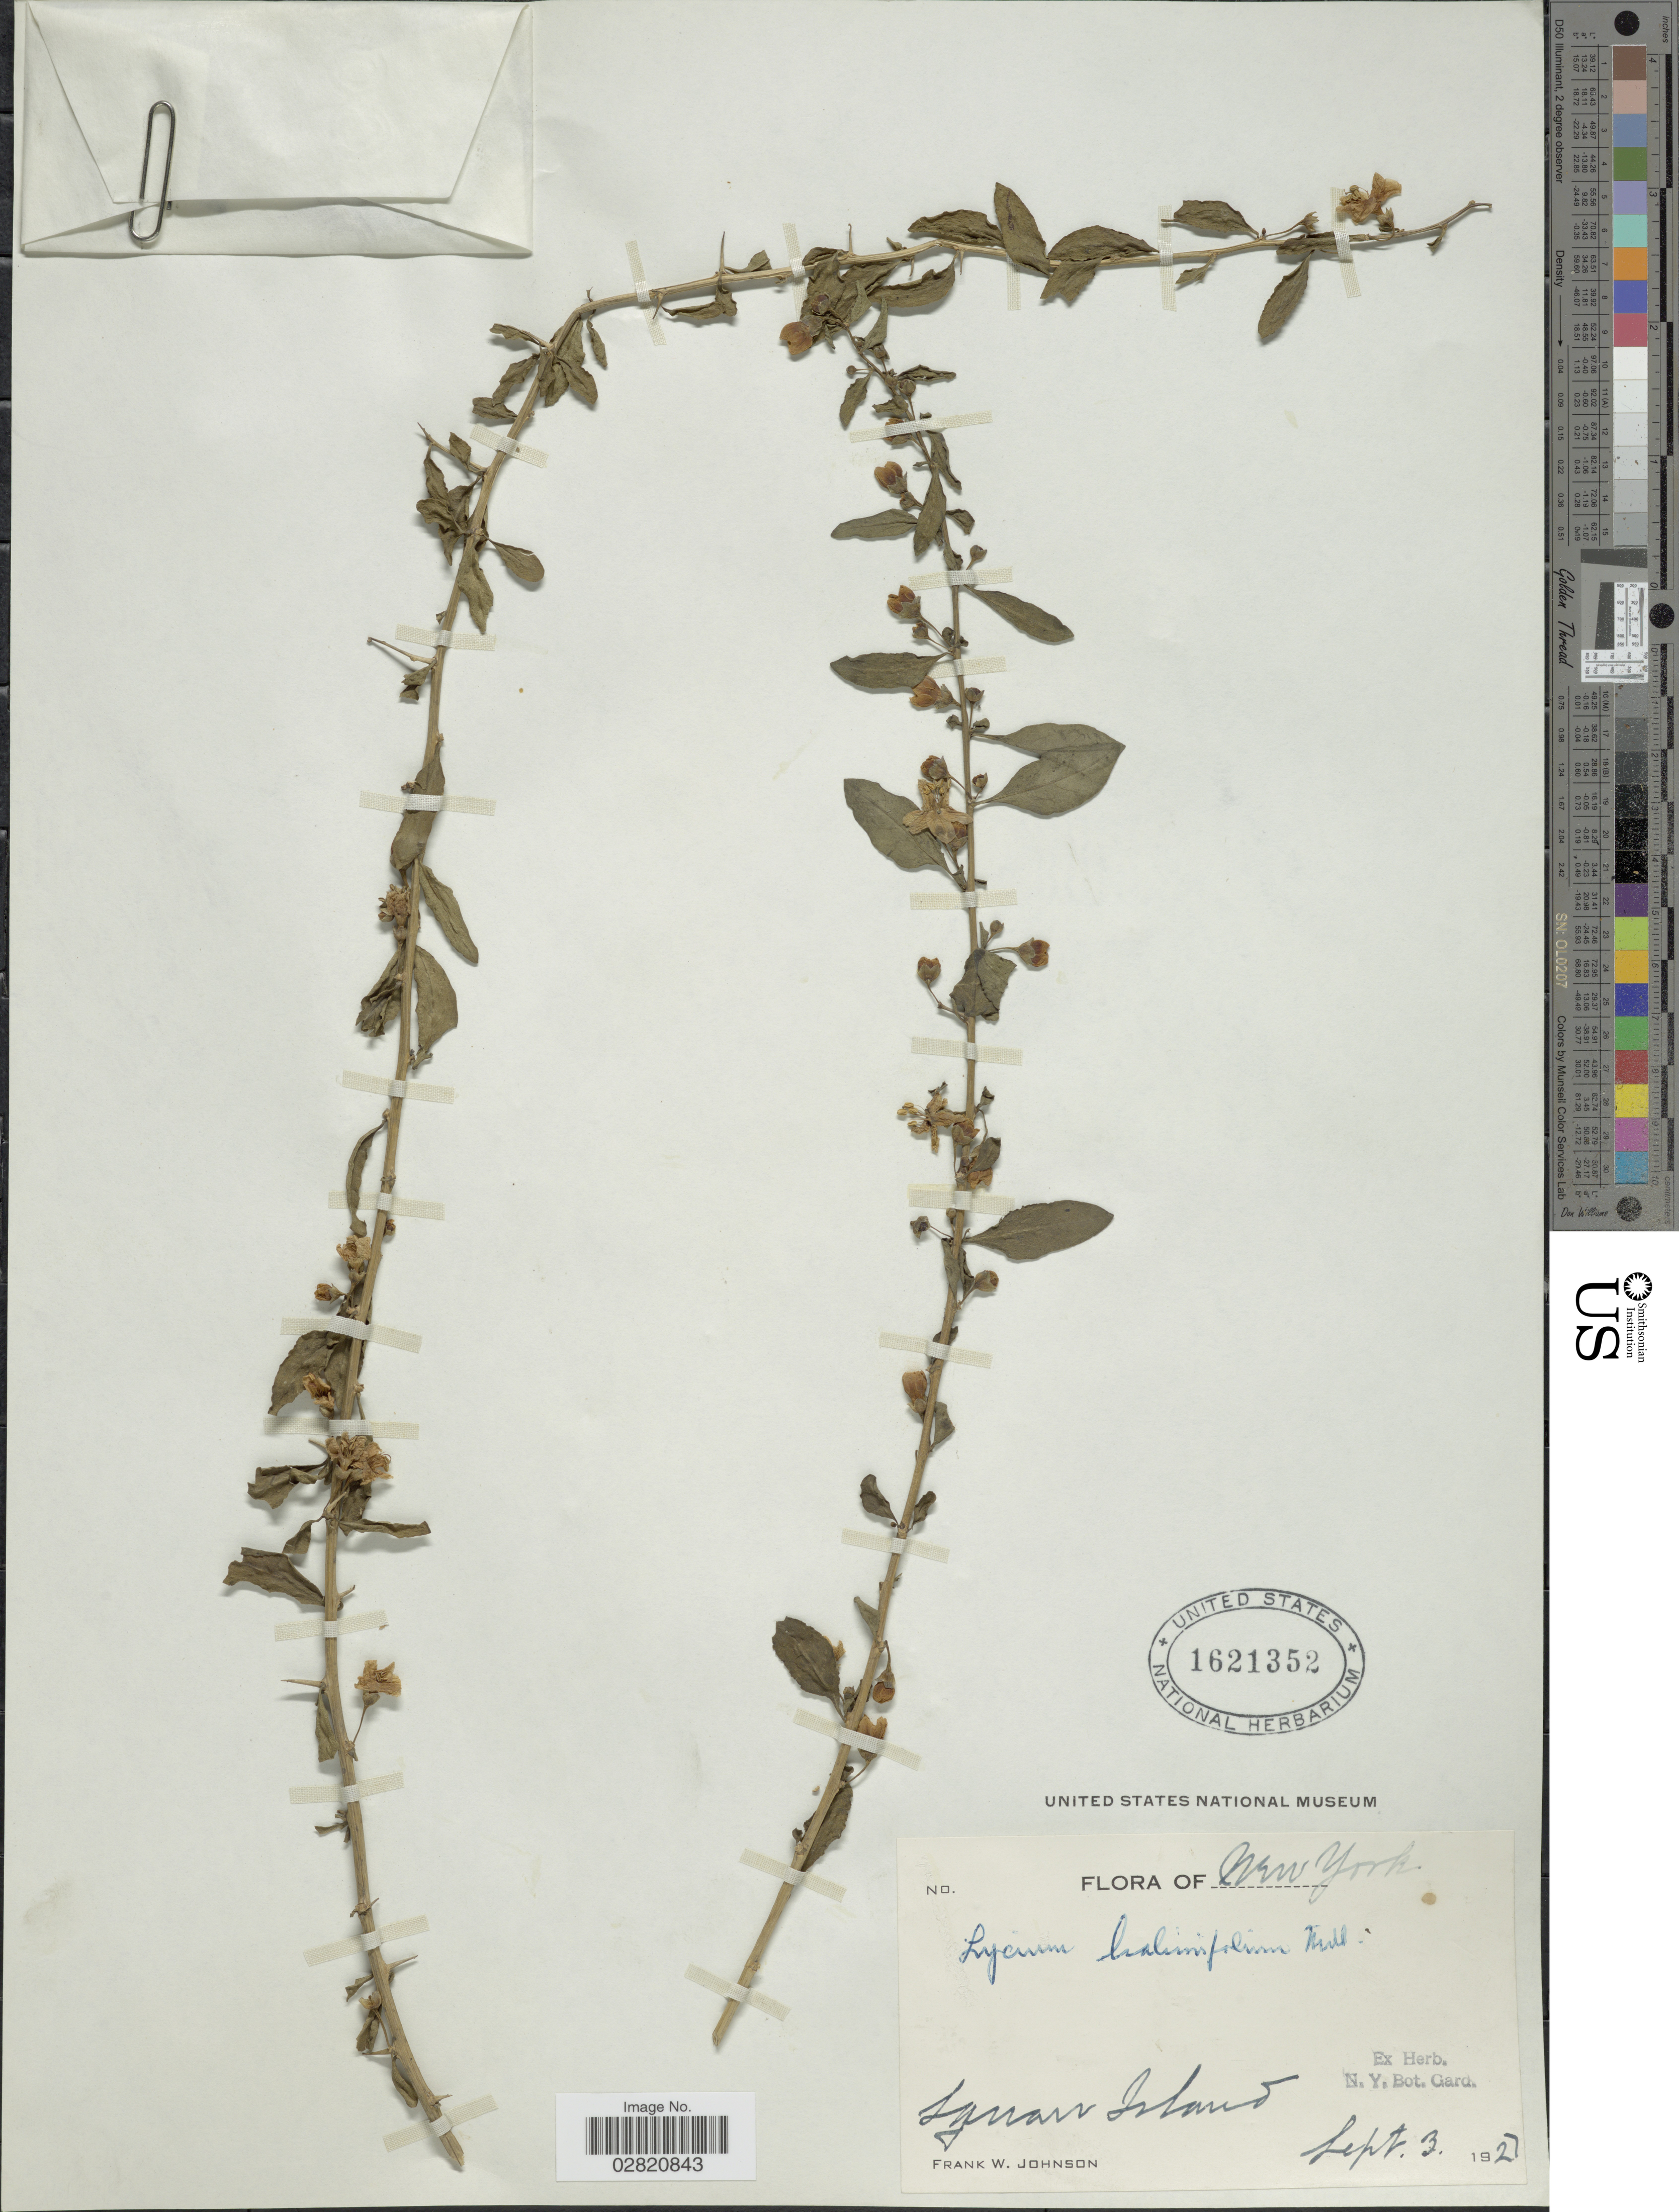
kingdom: Plantae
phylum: Tracheophyta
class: Magnoliopsida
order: Solanales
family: Solanaceae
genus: Lycium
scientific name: Lycium barbarum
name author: L.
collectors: F. W. Johnson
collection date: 1927-09-03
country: United States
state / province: New York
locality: Lynan Island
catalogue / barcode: US 1621352